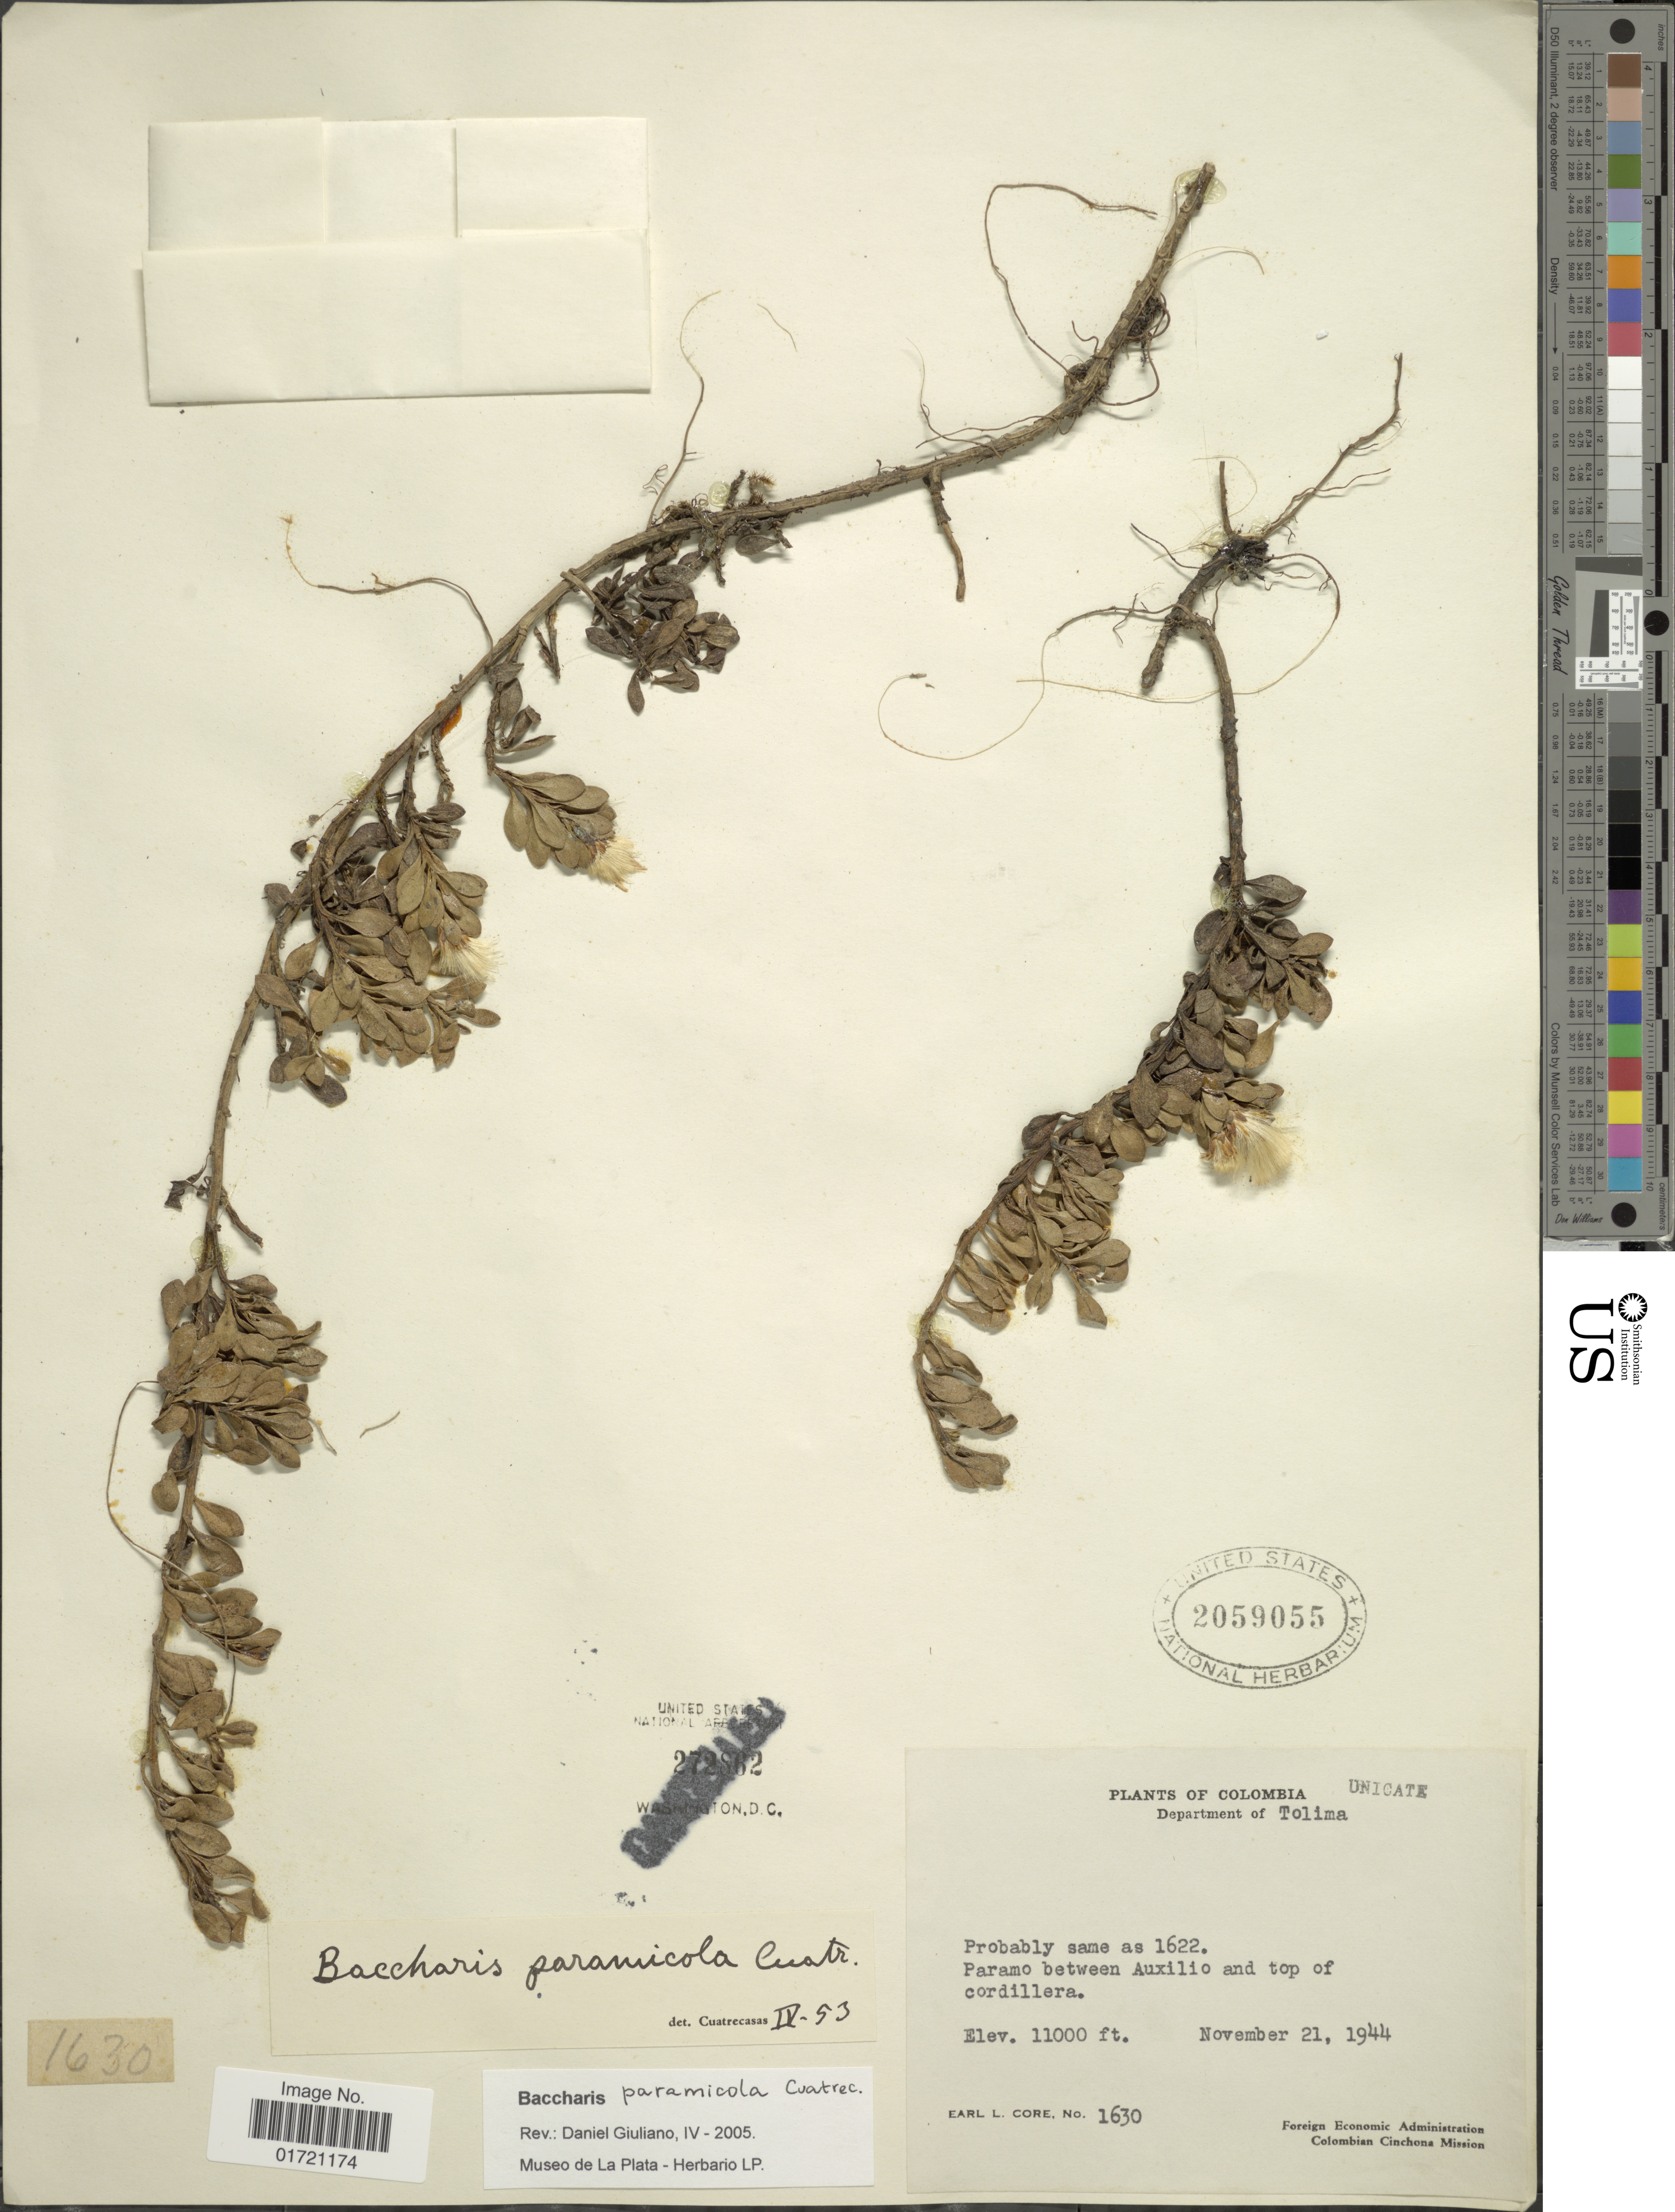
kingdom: Plantae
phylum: Tracheophyta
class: Magnoliopsida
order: Asterales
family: Asteraceae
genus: Baccharis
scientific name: Baccharis paramicola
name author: Cuatrec.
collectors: E. L. Core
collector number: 1630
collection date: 1944-11-21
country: Colombia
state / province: Tolima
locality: Department of Tolima. Paramo between Auxilio and top of cordillera.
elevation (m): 3353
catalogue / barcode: US 2059055